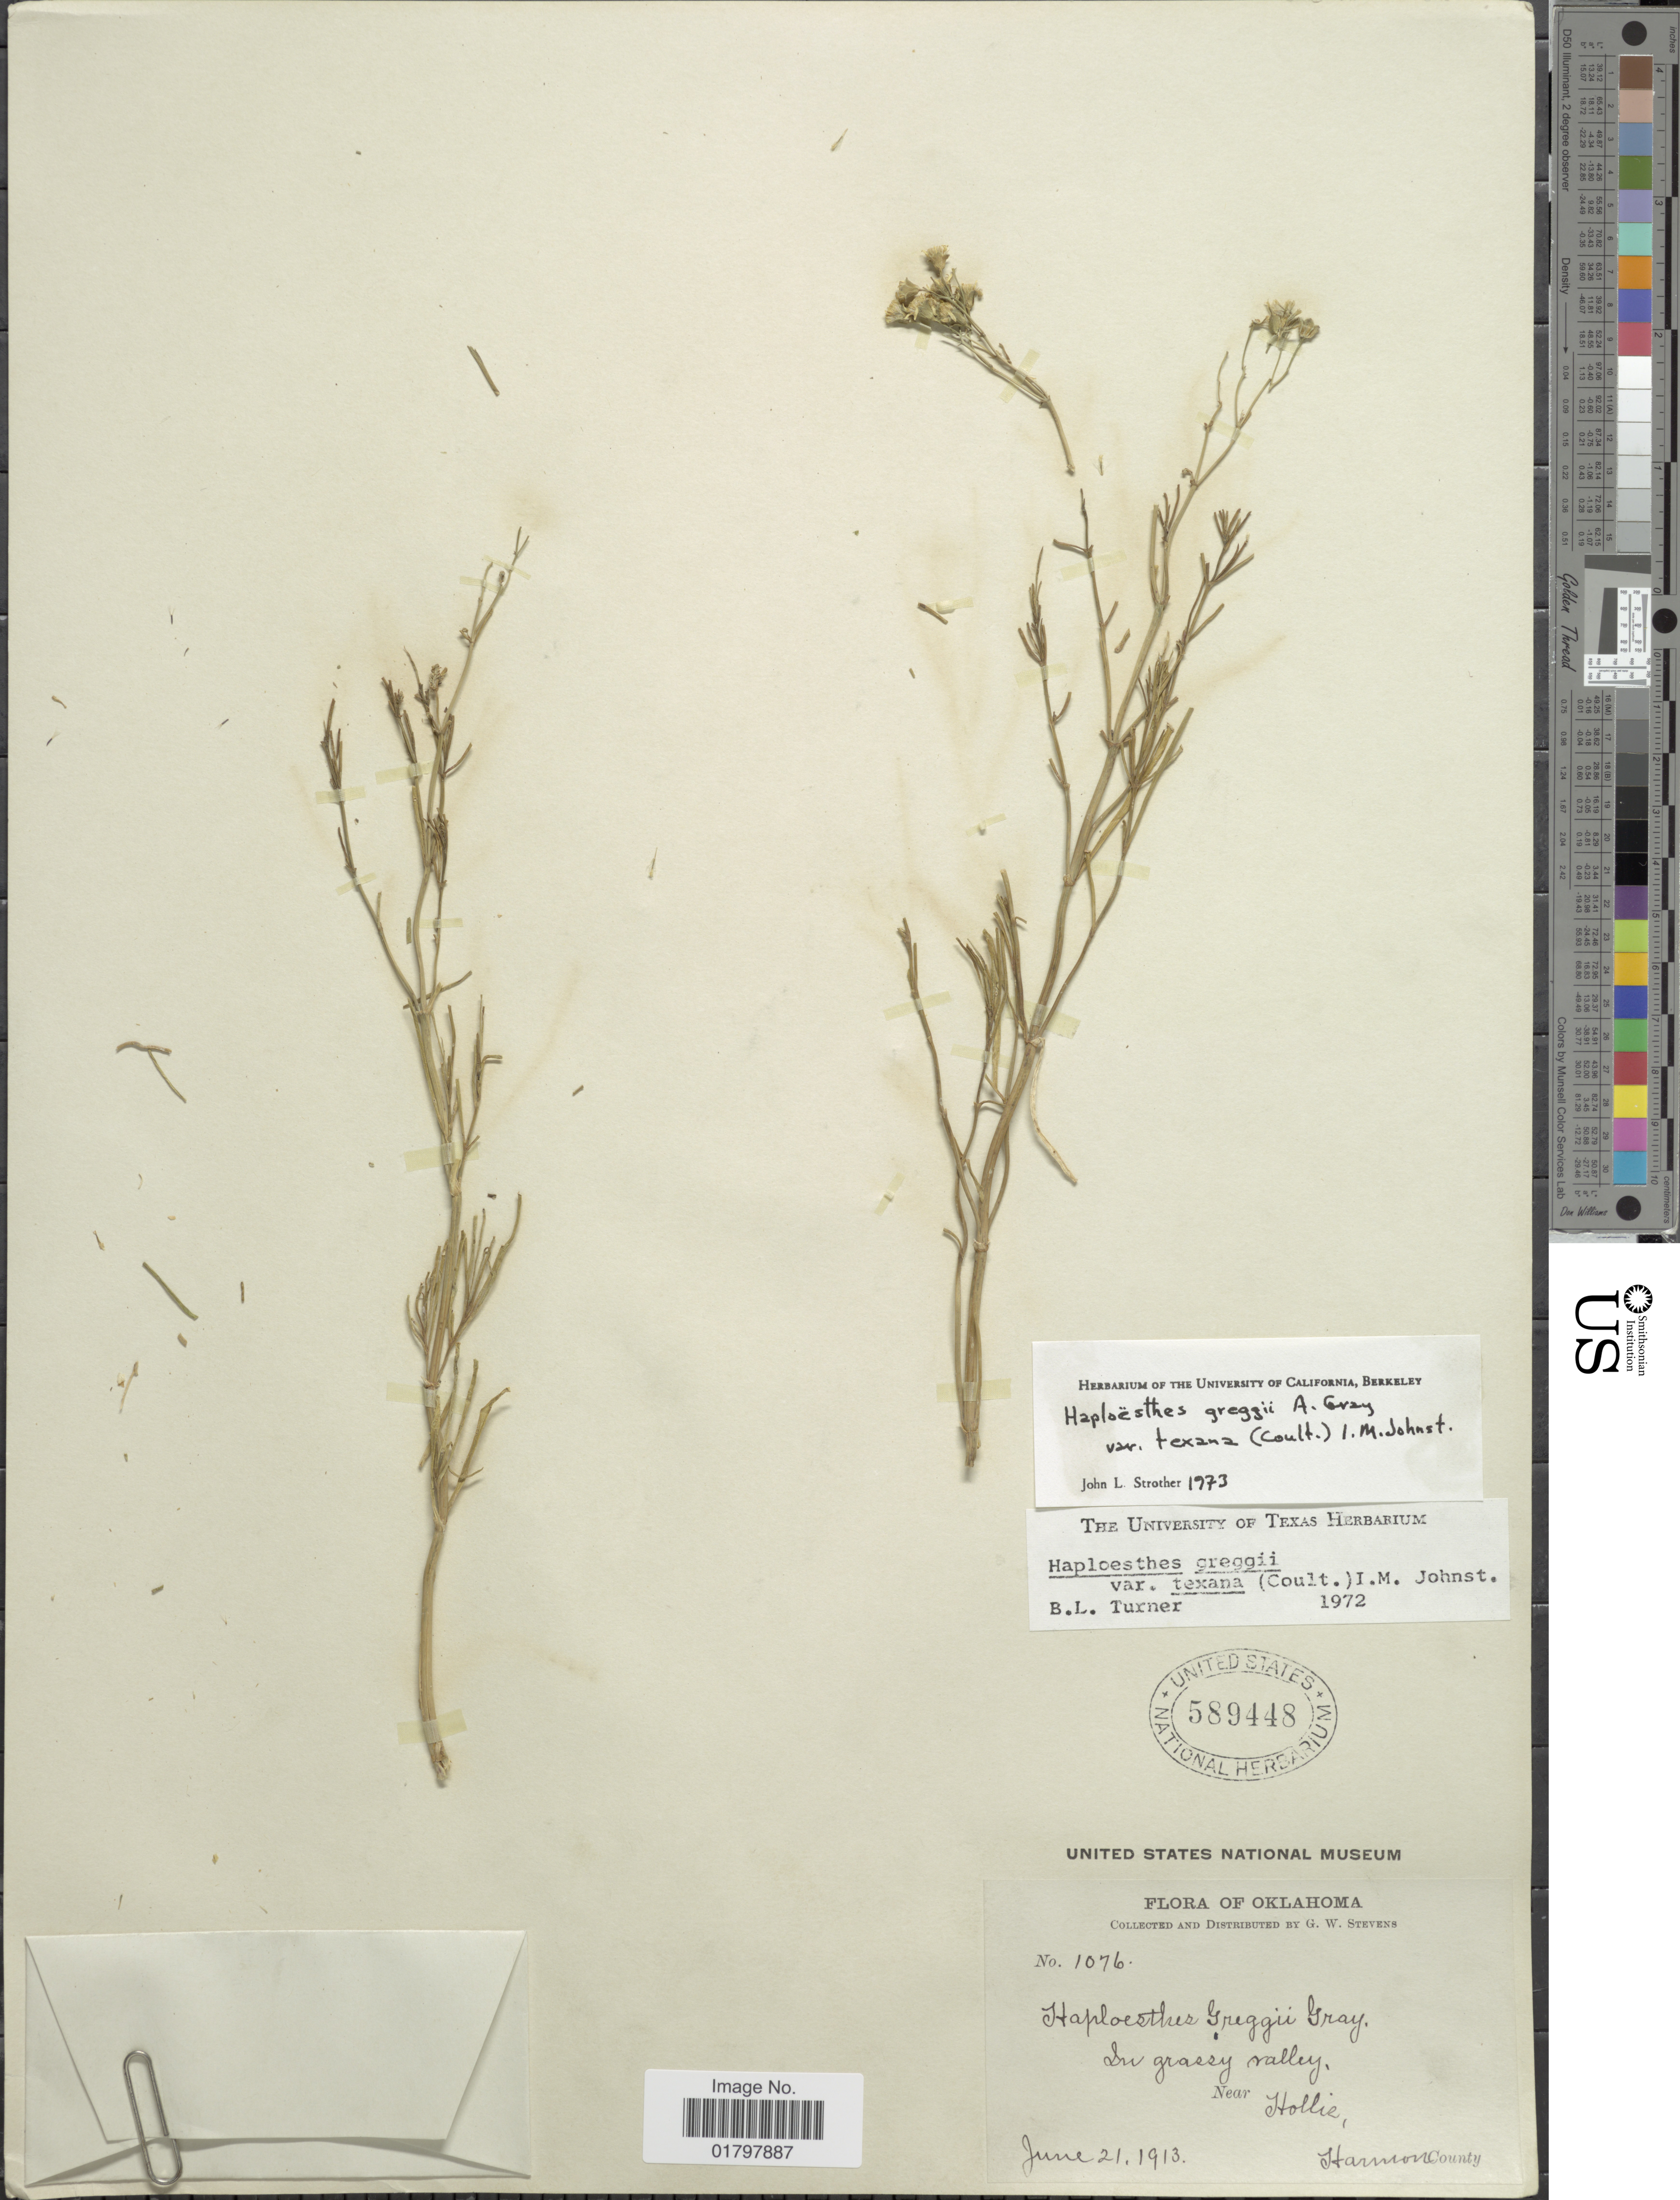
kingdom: Plantae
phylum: Tracheophyta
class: Magnoliopsida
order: Asterales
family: Asteraceae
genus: Haploesthes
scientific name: Haploesthes greggii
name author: A. Gray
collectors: G. W. Stevens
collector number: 1076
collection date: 1913-06-21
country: United States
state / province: Oklahoma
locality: In grassy valley, Near Hollie, Harmon County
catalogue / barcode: US 589448